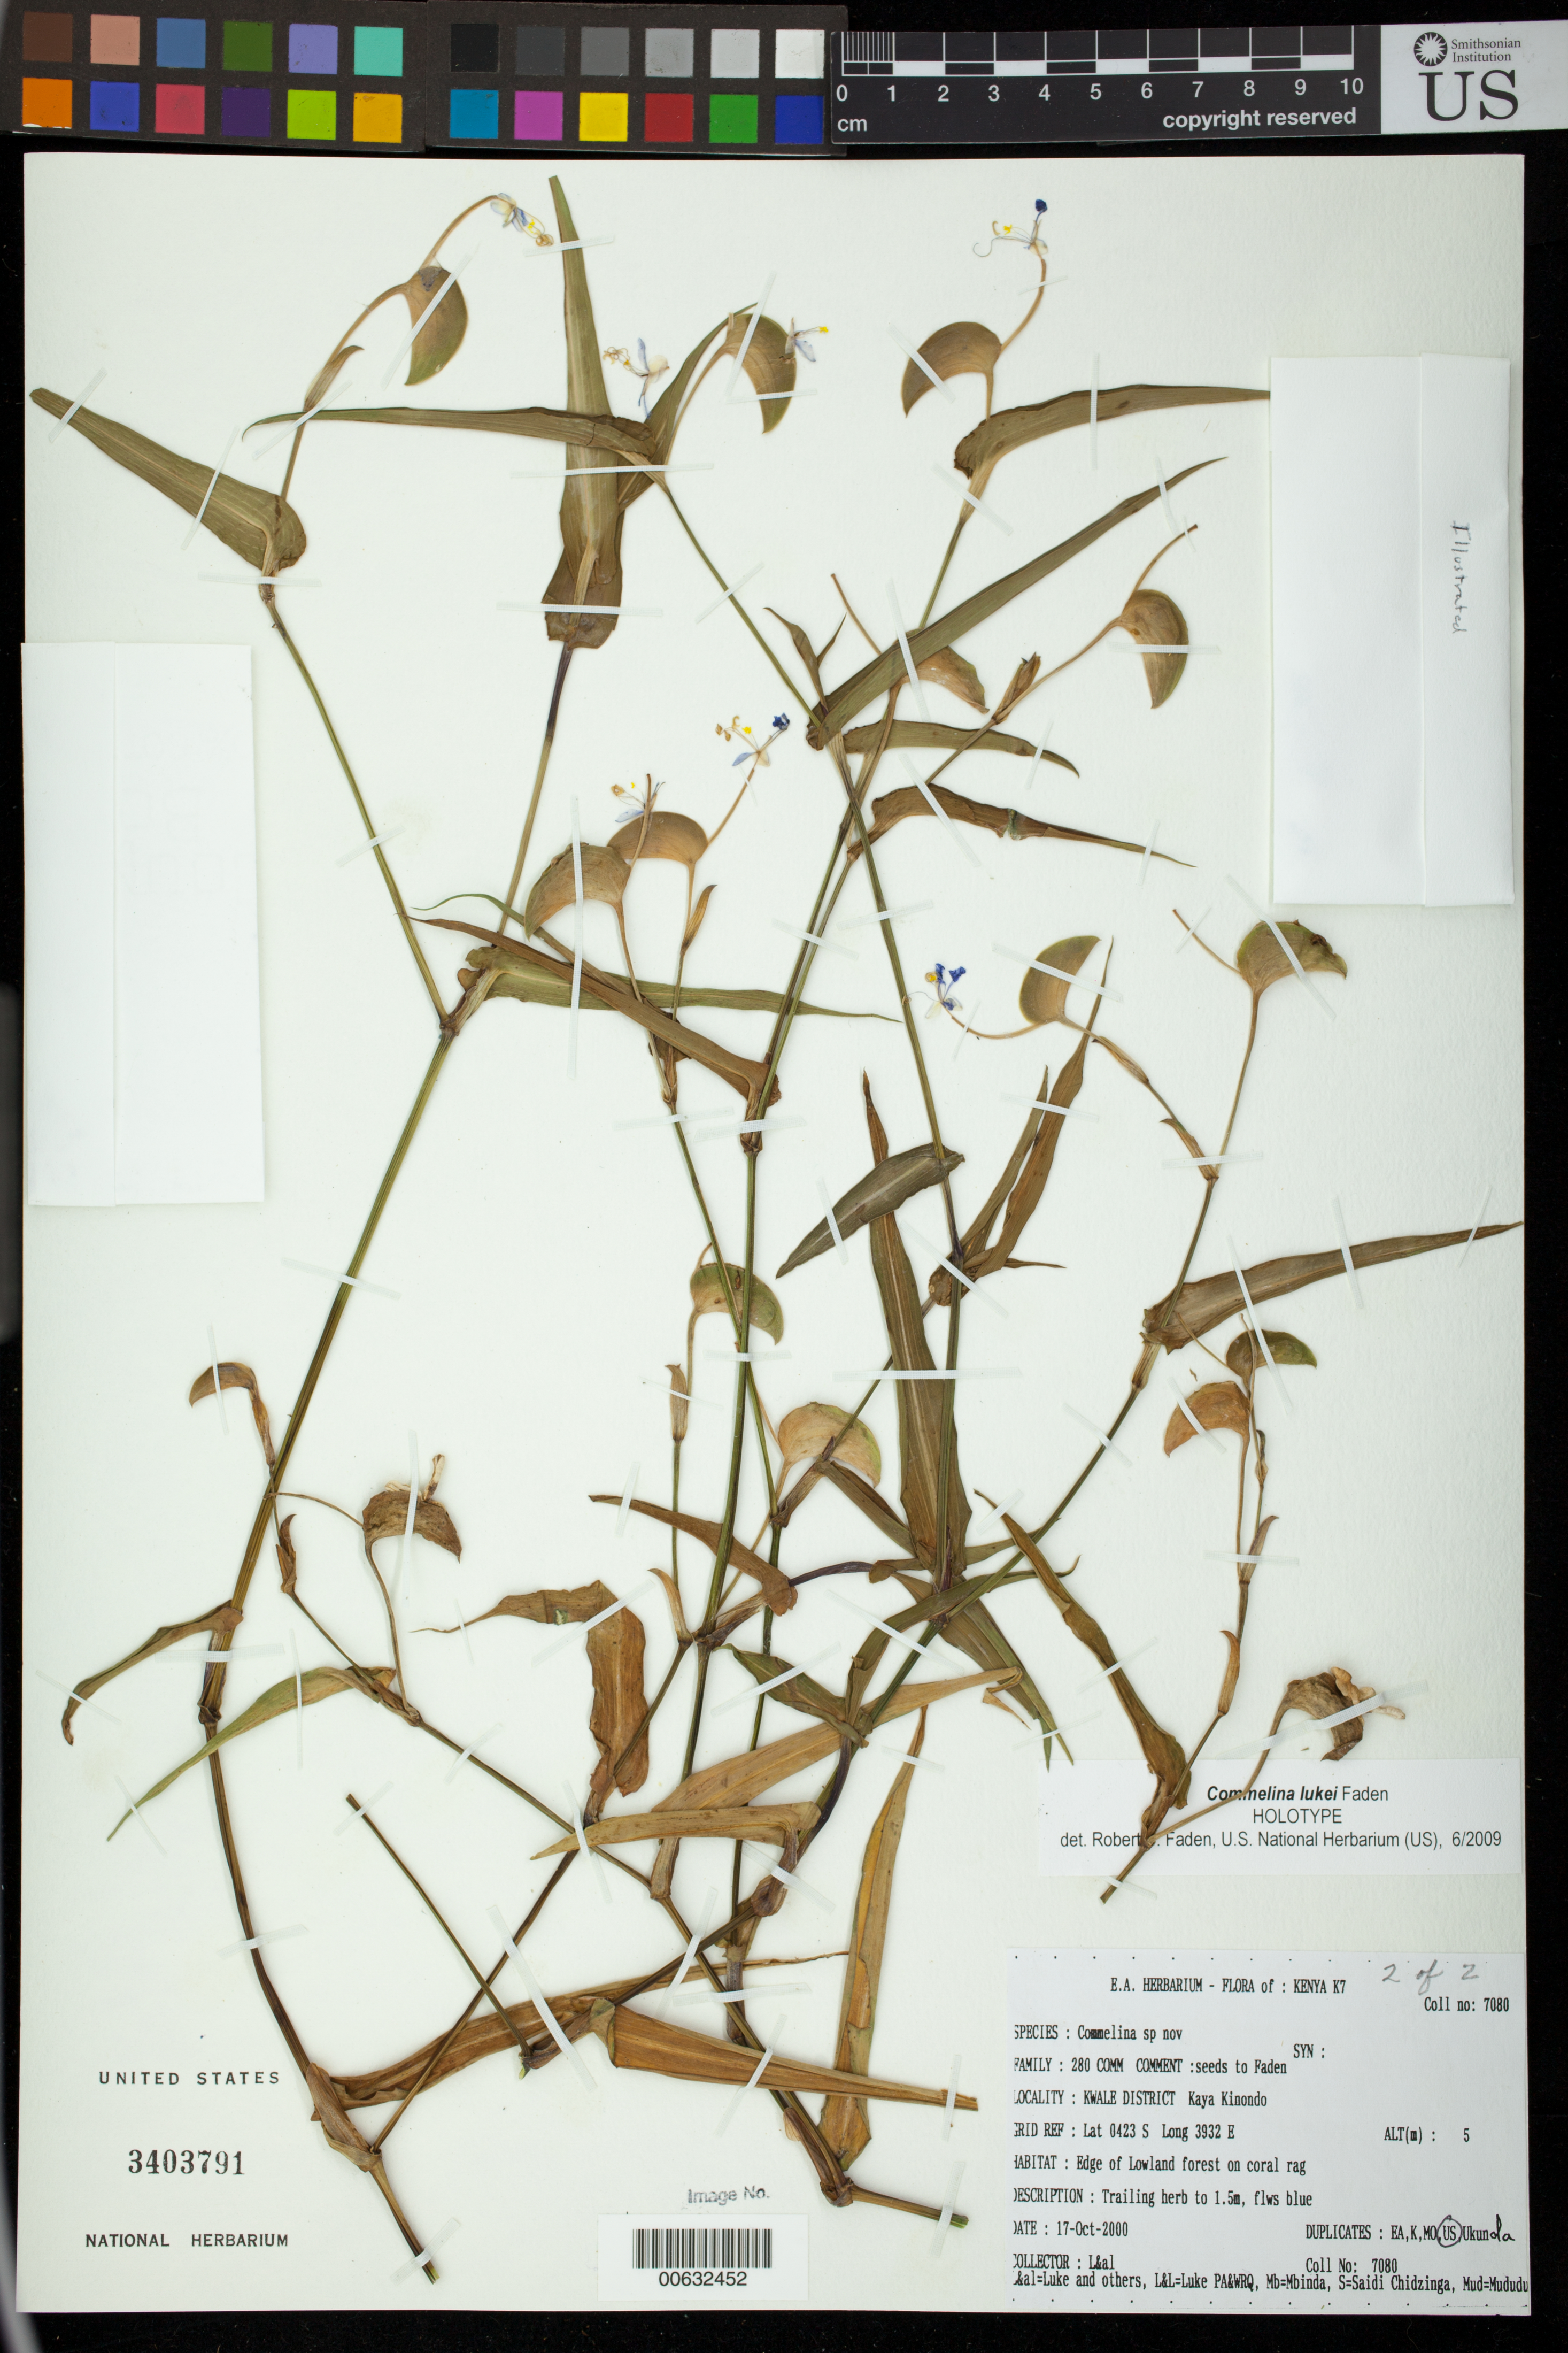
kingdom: Plantae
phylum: Tracheophyta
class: Liliopsida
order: Commelinales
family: Commelinaceae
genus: Commelina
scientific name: Commelina lukei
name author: Faden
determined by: Faden, Robert B., (US), Smithsonian Institution - National Museum of Natural History (UNITED STATES)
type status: Holotype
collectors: Q. Luke & et al.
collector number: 7080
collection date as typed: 17 Oct 2000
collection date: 2000-10-17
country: Kenya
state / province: Kwale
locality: Kwale district, Kaya Kinondo.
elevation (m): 5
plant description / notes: USNH 3403790 and 3403791 are annotated as "1 of 2" and "2 of 2", respectively, but 3403791 is explicitly annotated & cited as holotype and 3403790 is explicitly annotated & cited as isotype.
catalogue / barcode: US 3403791